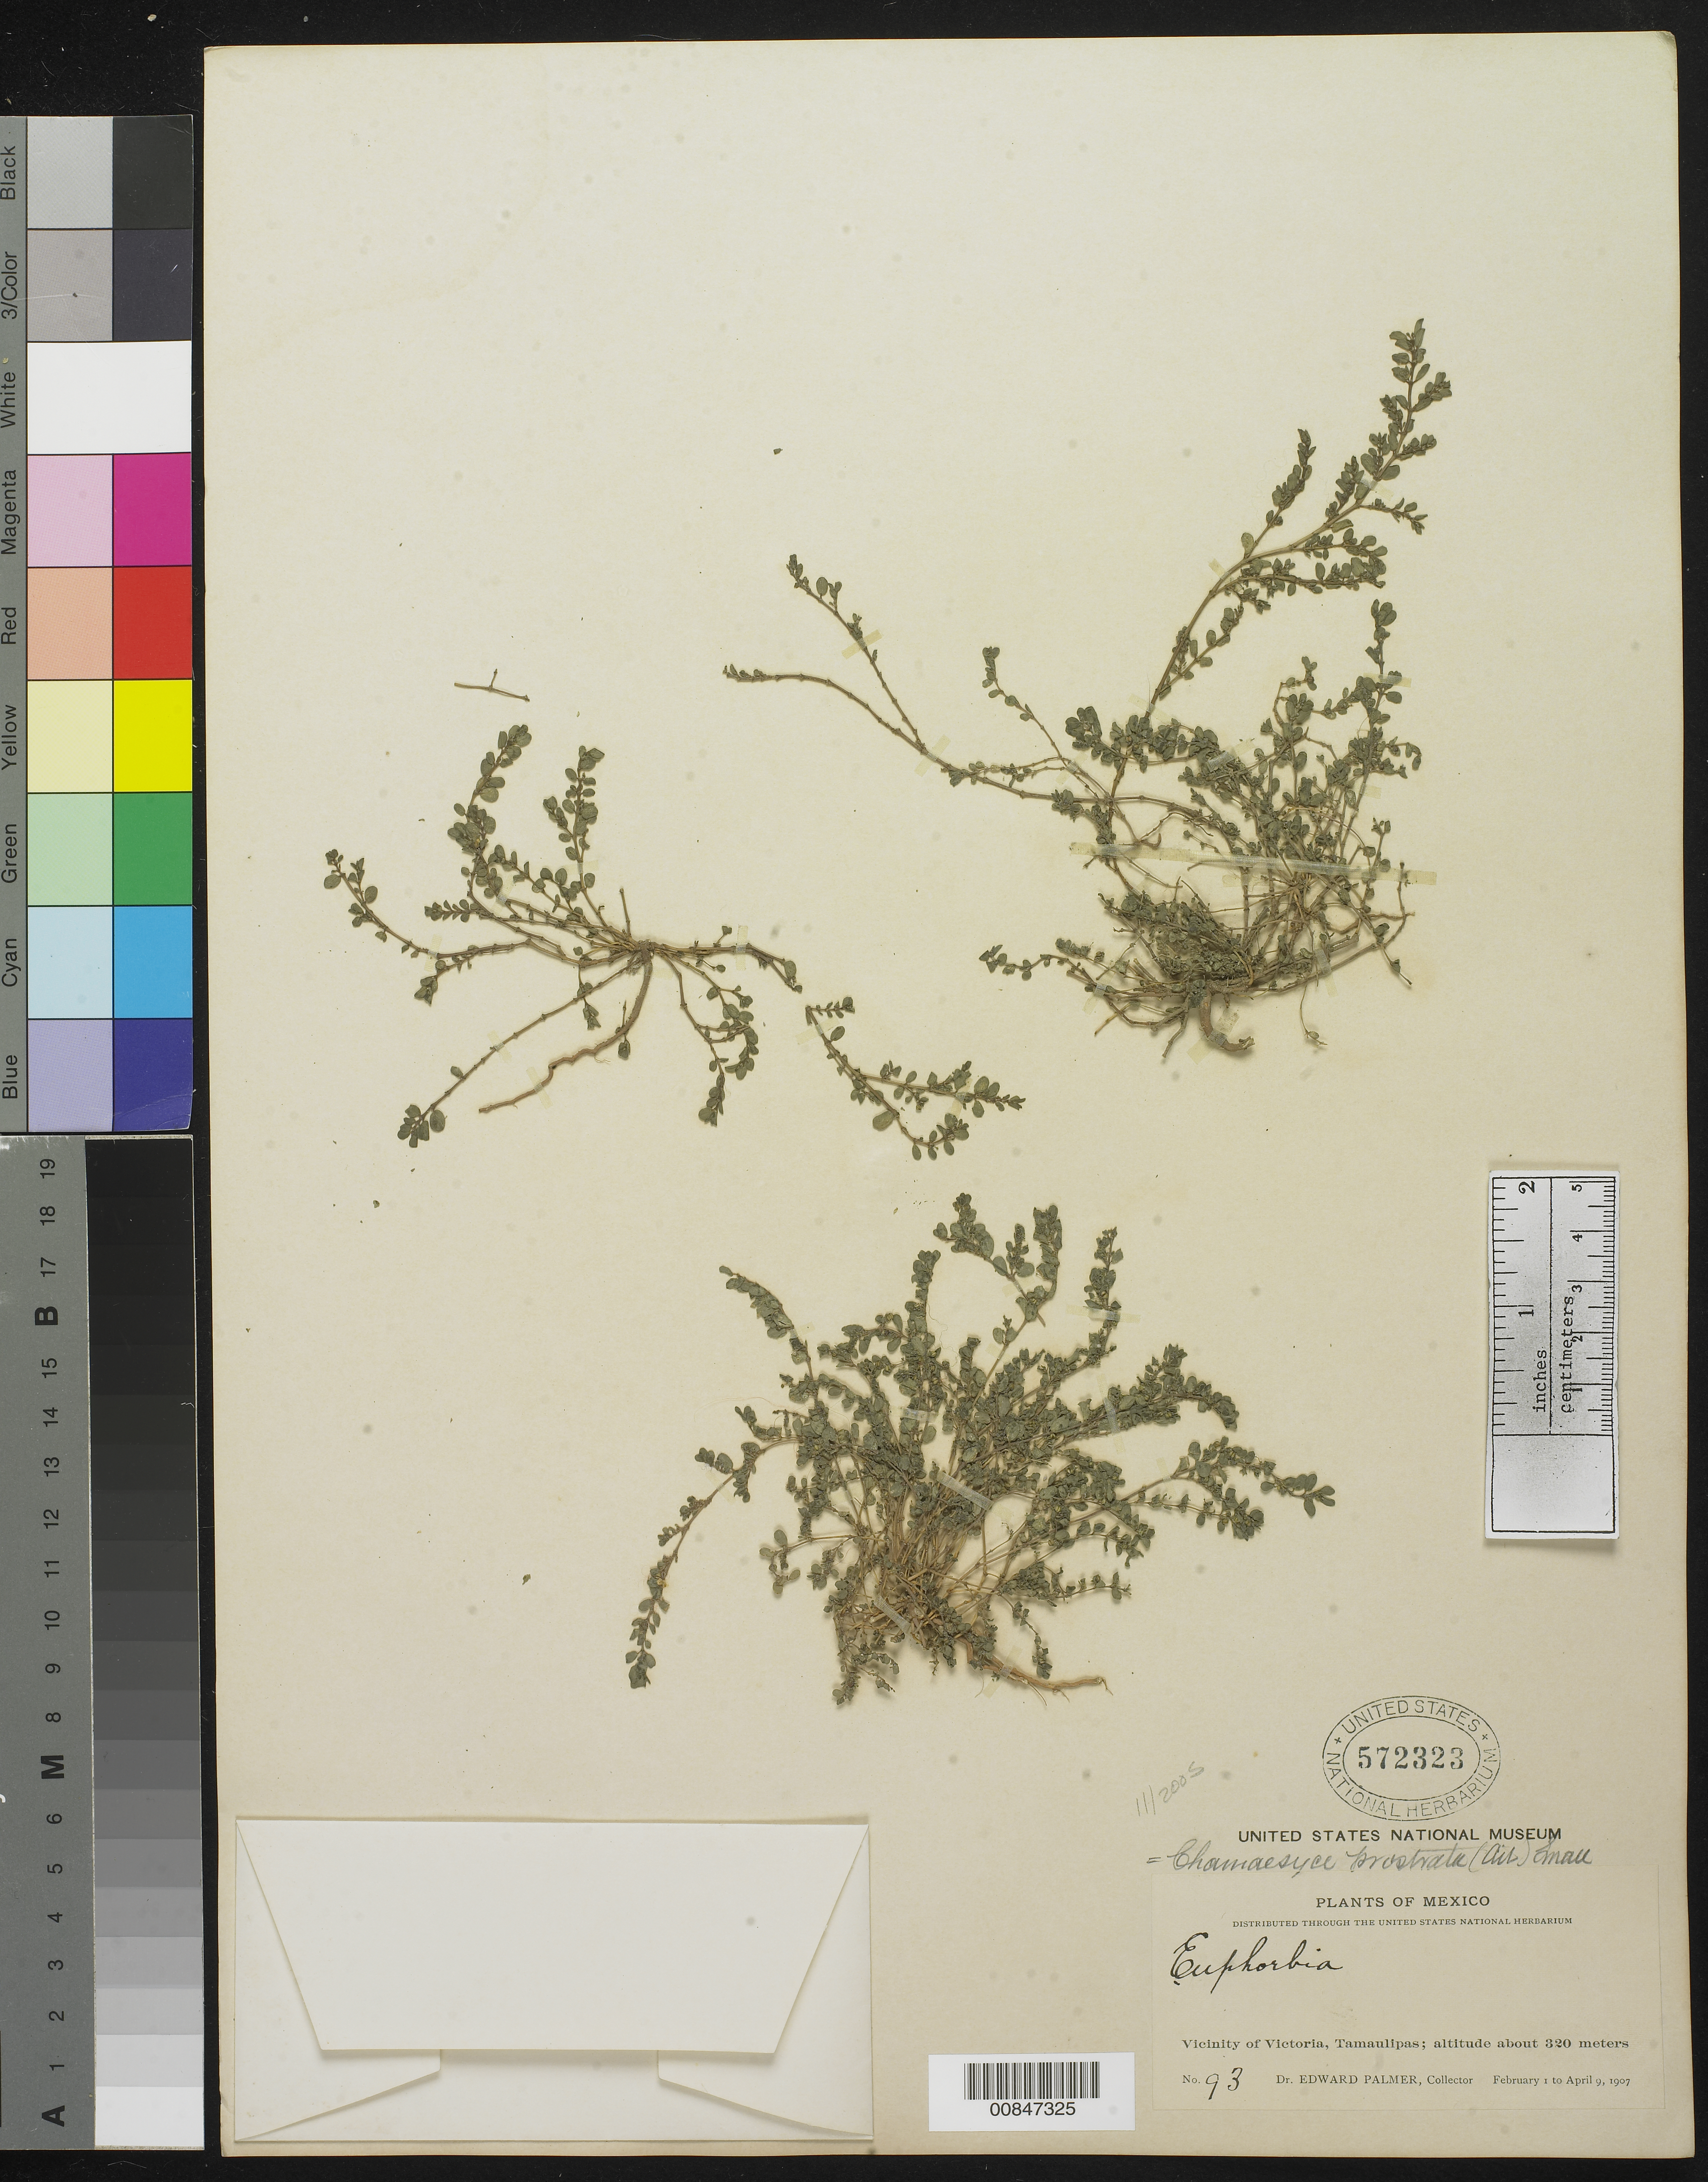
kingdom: Plantae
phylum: Tracheophyta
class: Magnoliopsida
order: Malpighiales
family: Euphorbiaceae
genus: Euphorbia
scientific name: Euphorbia prostrata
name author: Aiton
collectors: E. Palmer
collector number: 93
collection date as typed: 01 Feb 1907 to 09 Apr 1907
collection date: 1907-02-01/1907-04-09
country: Mexico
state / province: Tamaulipas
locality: Vicinity of Victoria.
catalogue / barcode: US 572323